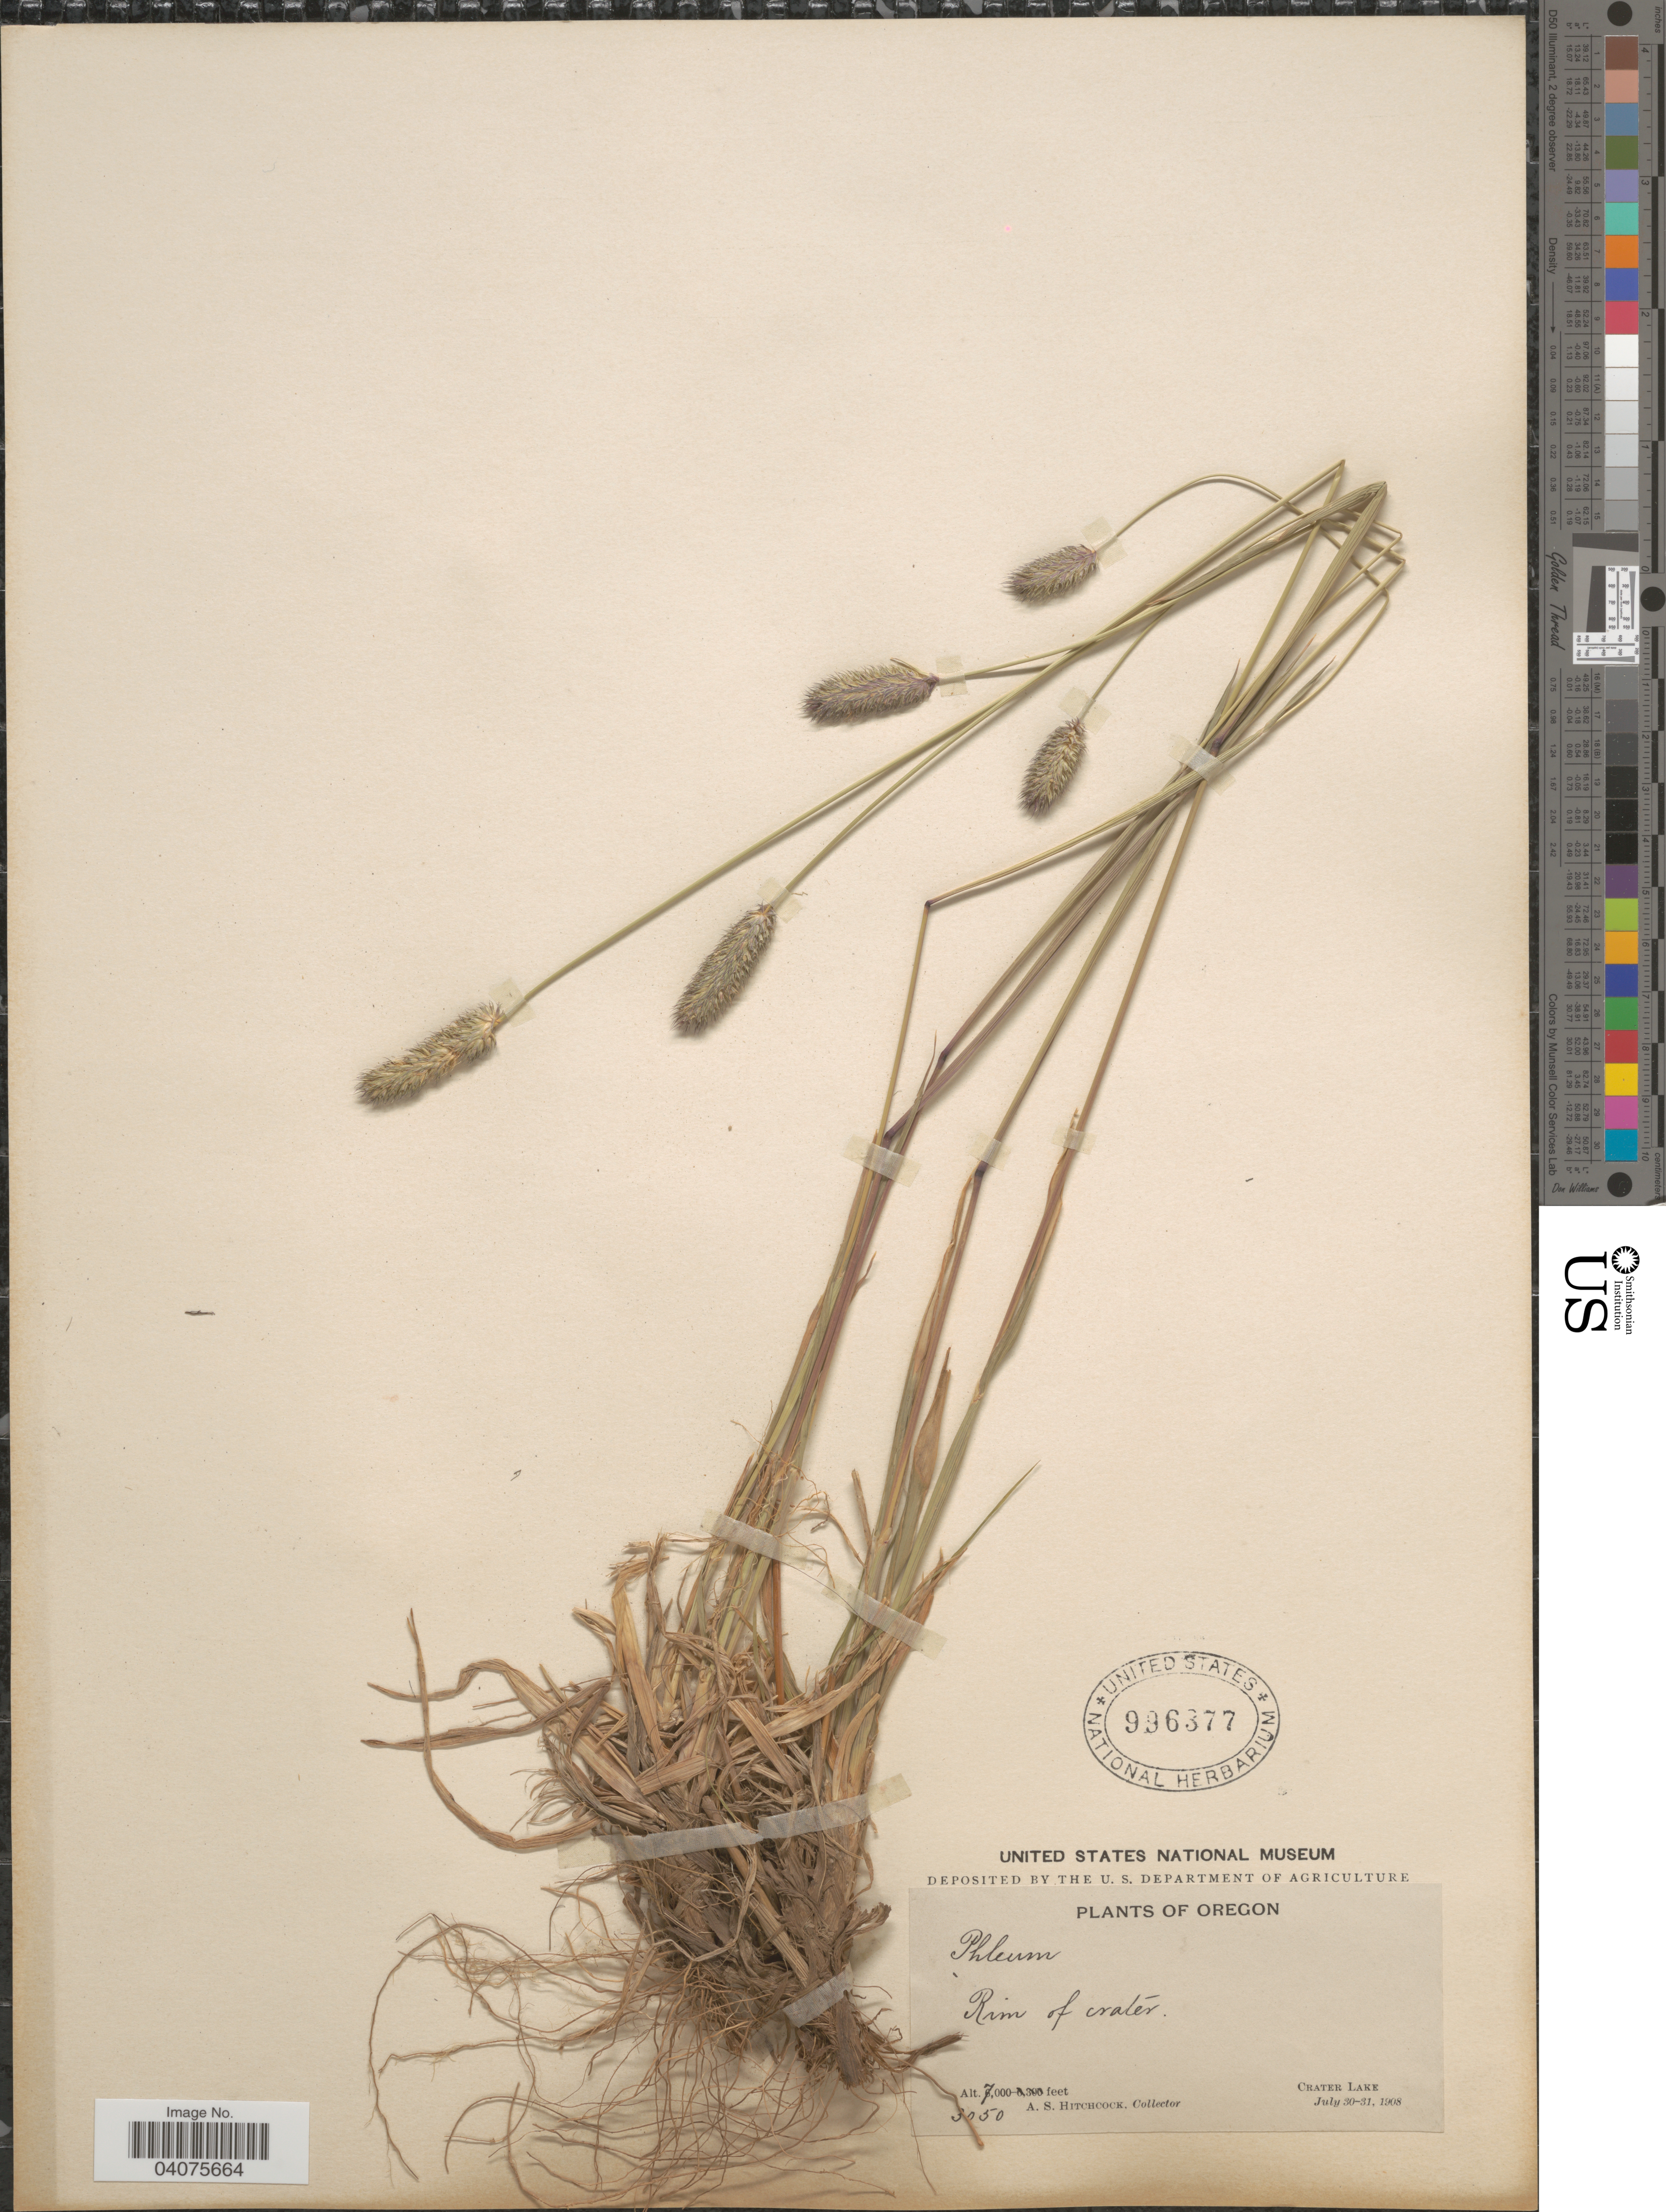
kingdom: Plantae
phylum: Tracheophyta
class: Liliopsida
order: Poales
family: Poaceae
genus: Phleum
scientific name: Phleum alpinum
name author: L.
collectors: A. S. Hitchcock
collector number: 3050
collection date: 1908-07-30/1908-07-31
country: United States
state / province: Oregon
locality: Crater Lake.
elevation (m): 2134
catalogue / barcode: US 996377